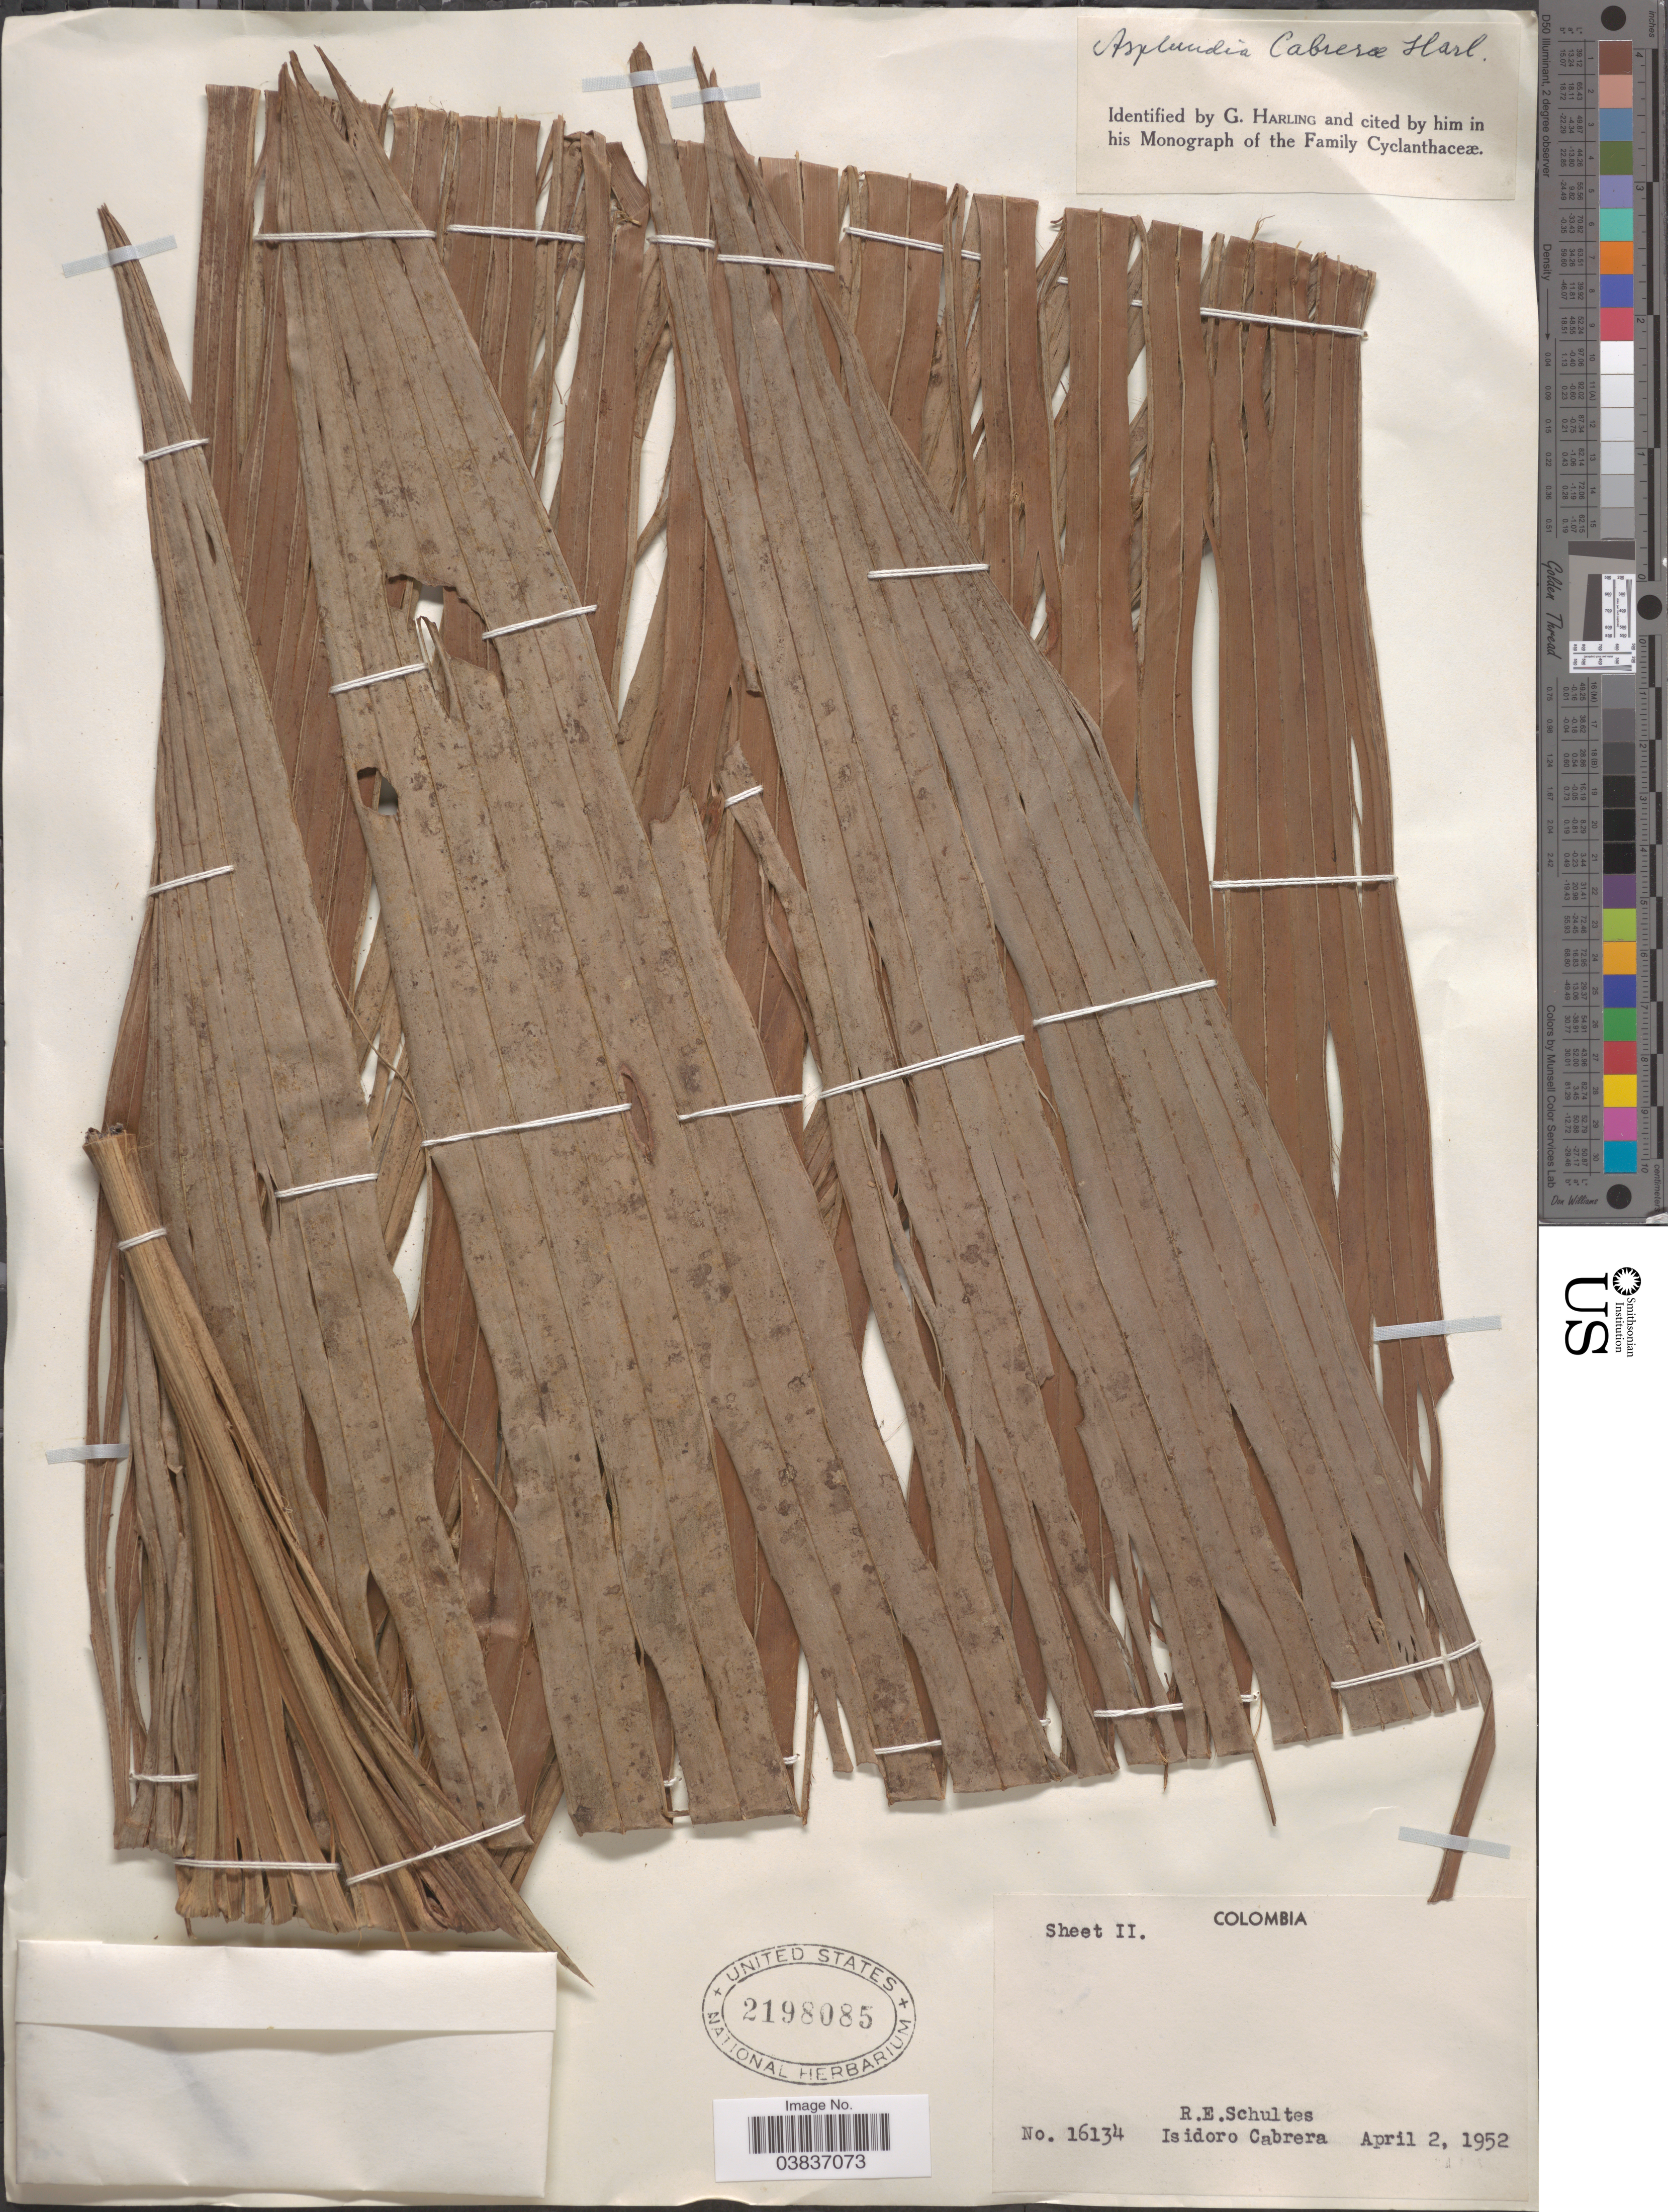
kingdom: Plantae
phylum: Tracheophyta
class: Liliopsida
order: Pandanales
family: Cyclanthaceae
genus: Asplundia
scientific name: Asplundia cabrerae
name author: Harling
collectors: R. E. Schultes & I. Cabrera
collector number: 16134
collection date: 1952-04-02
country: Colombia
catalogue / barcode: US 2198085